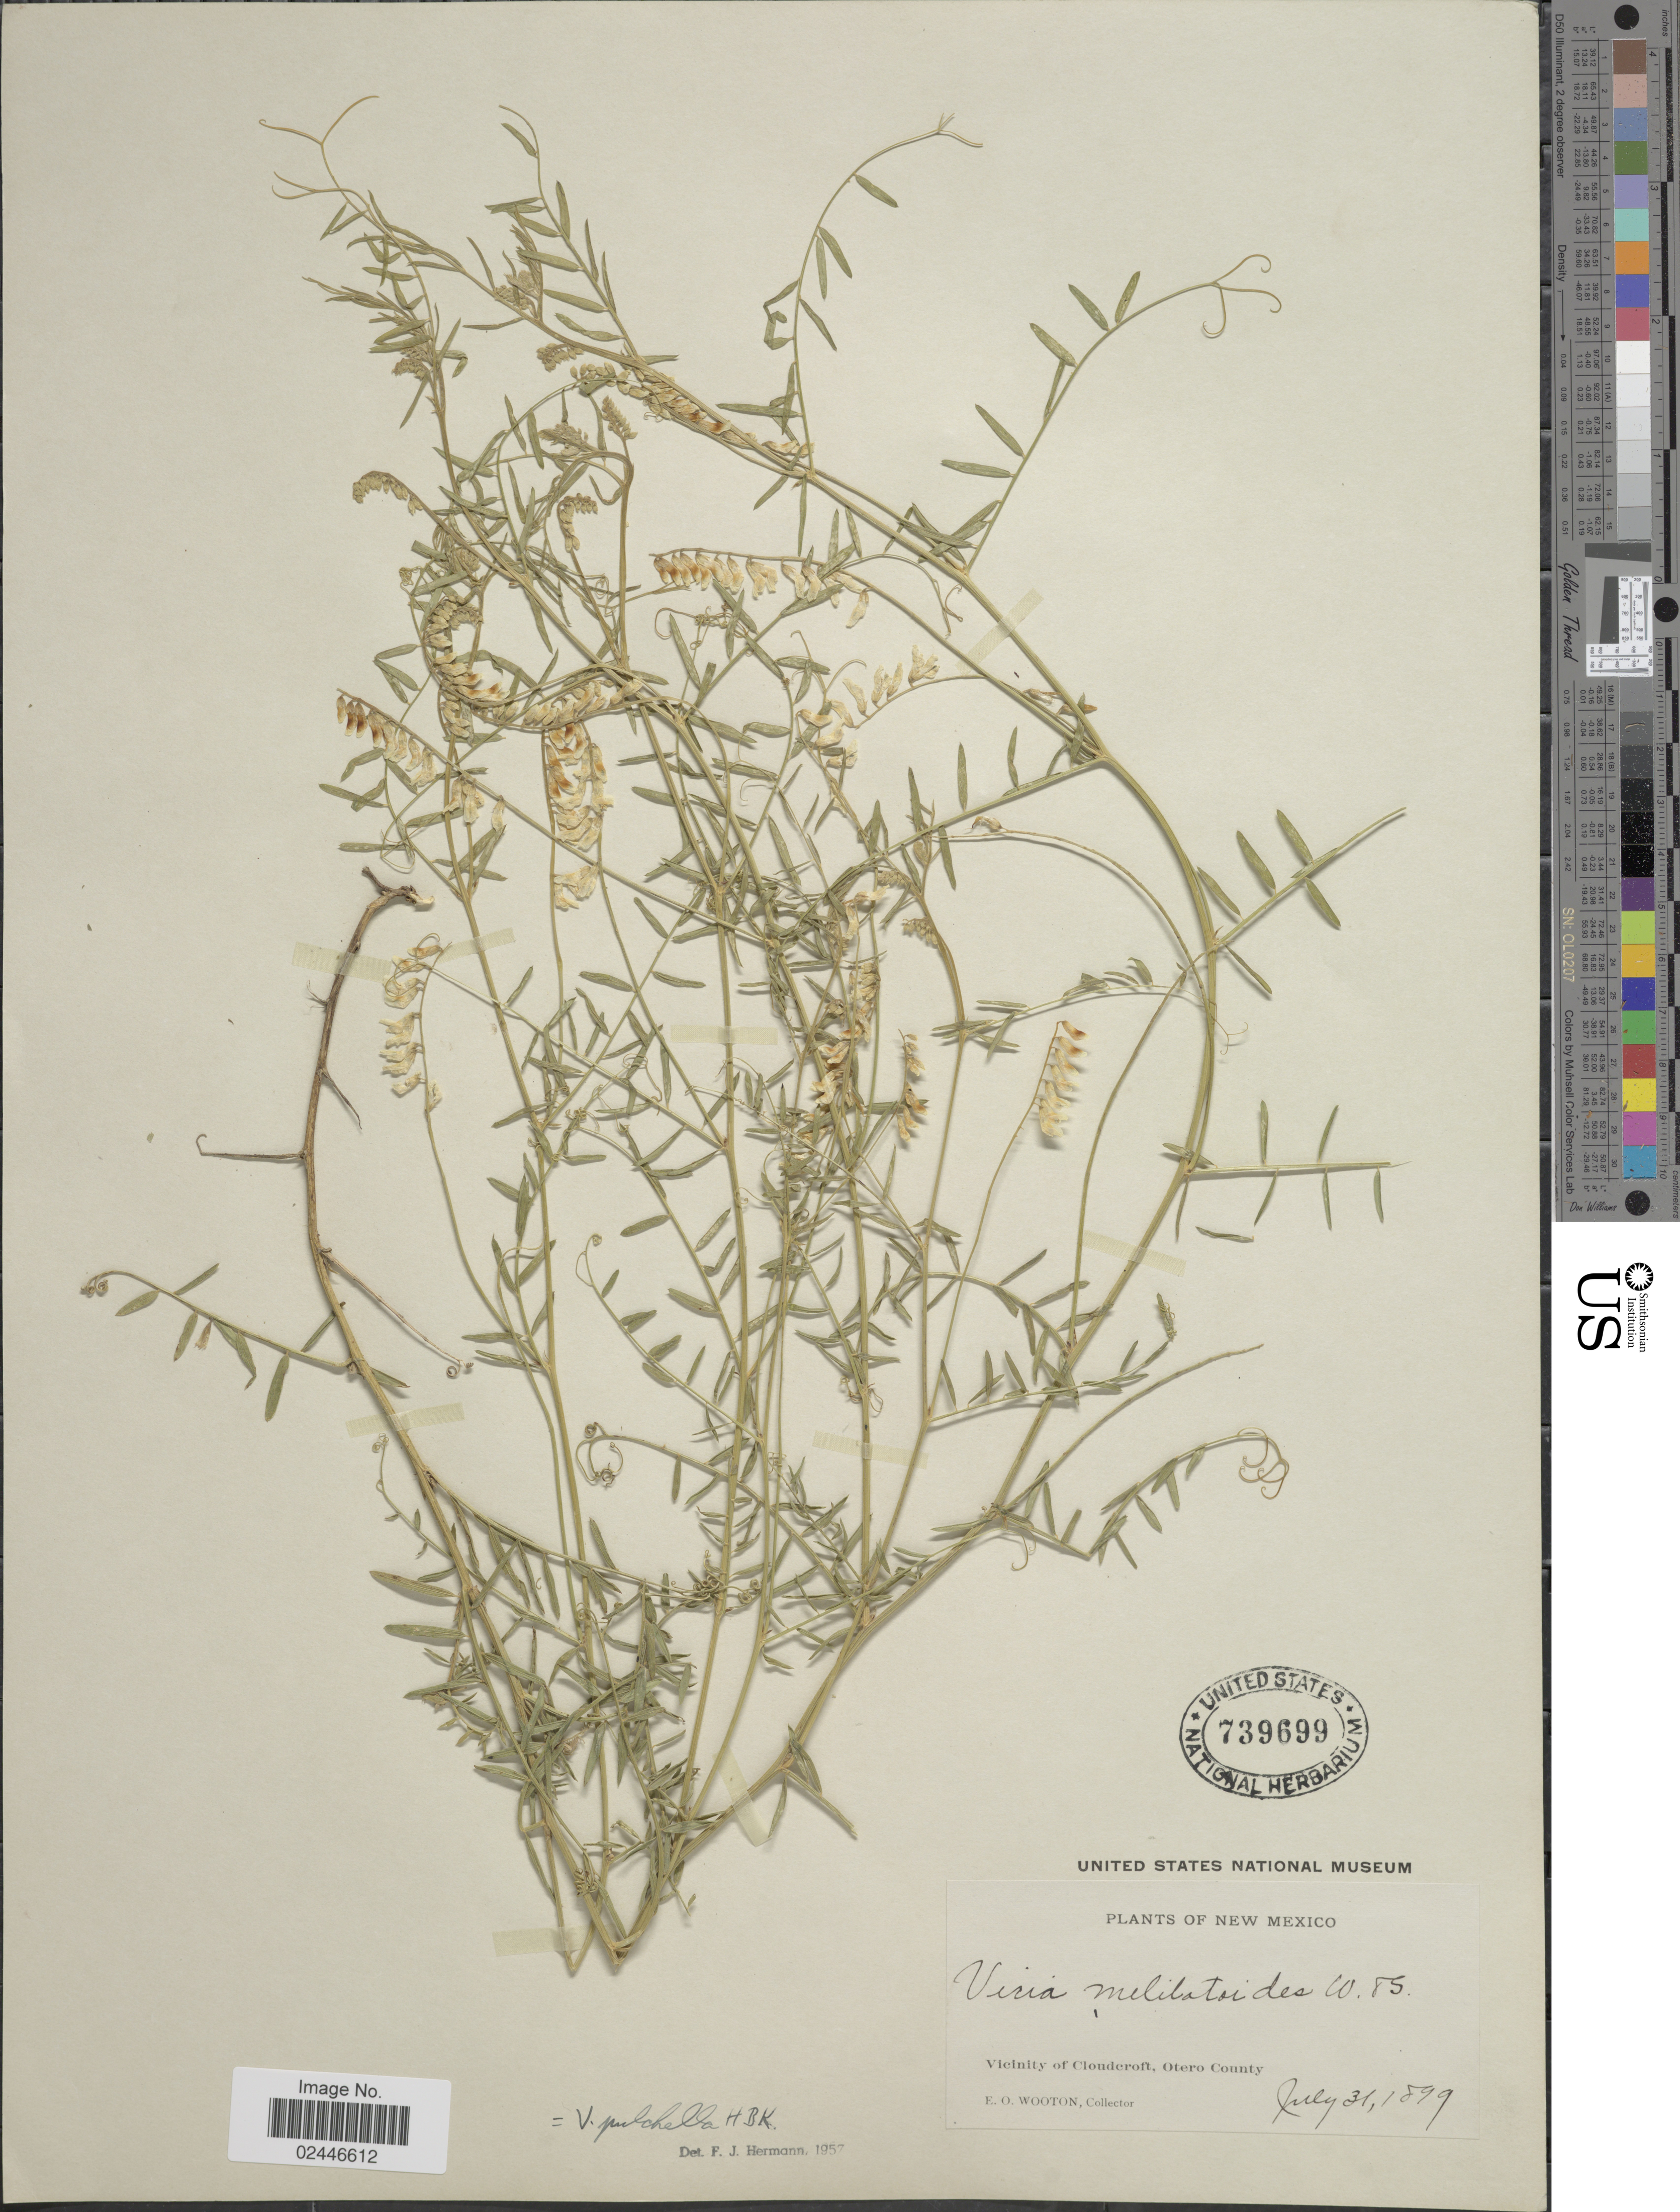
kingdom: Plantae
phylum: Tracheophyta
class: Magnoliopsida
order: Fabales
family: Fabaceae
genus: Vicia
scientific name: Vicia pulchella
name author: Kunth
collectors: E. O. Wooton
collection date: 1899-07-31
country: United States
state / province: New Mexico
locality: Vicinity of Cloudcroft, Otero County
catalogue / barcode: US 739699